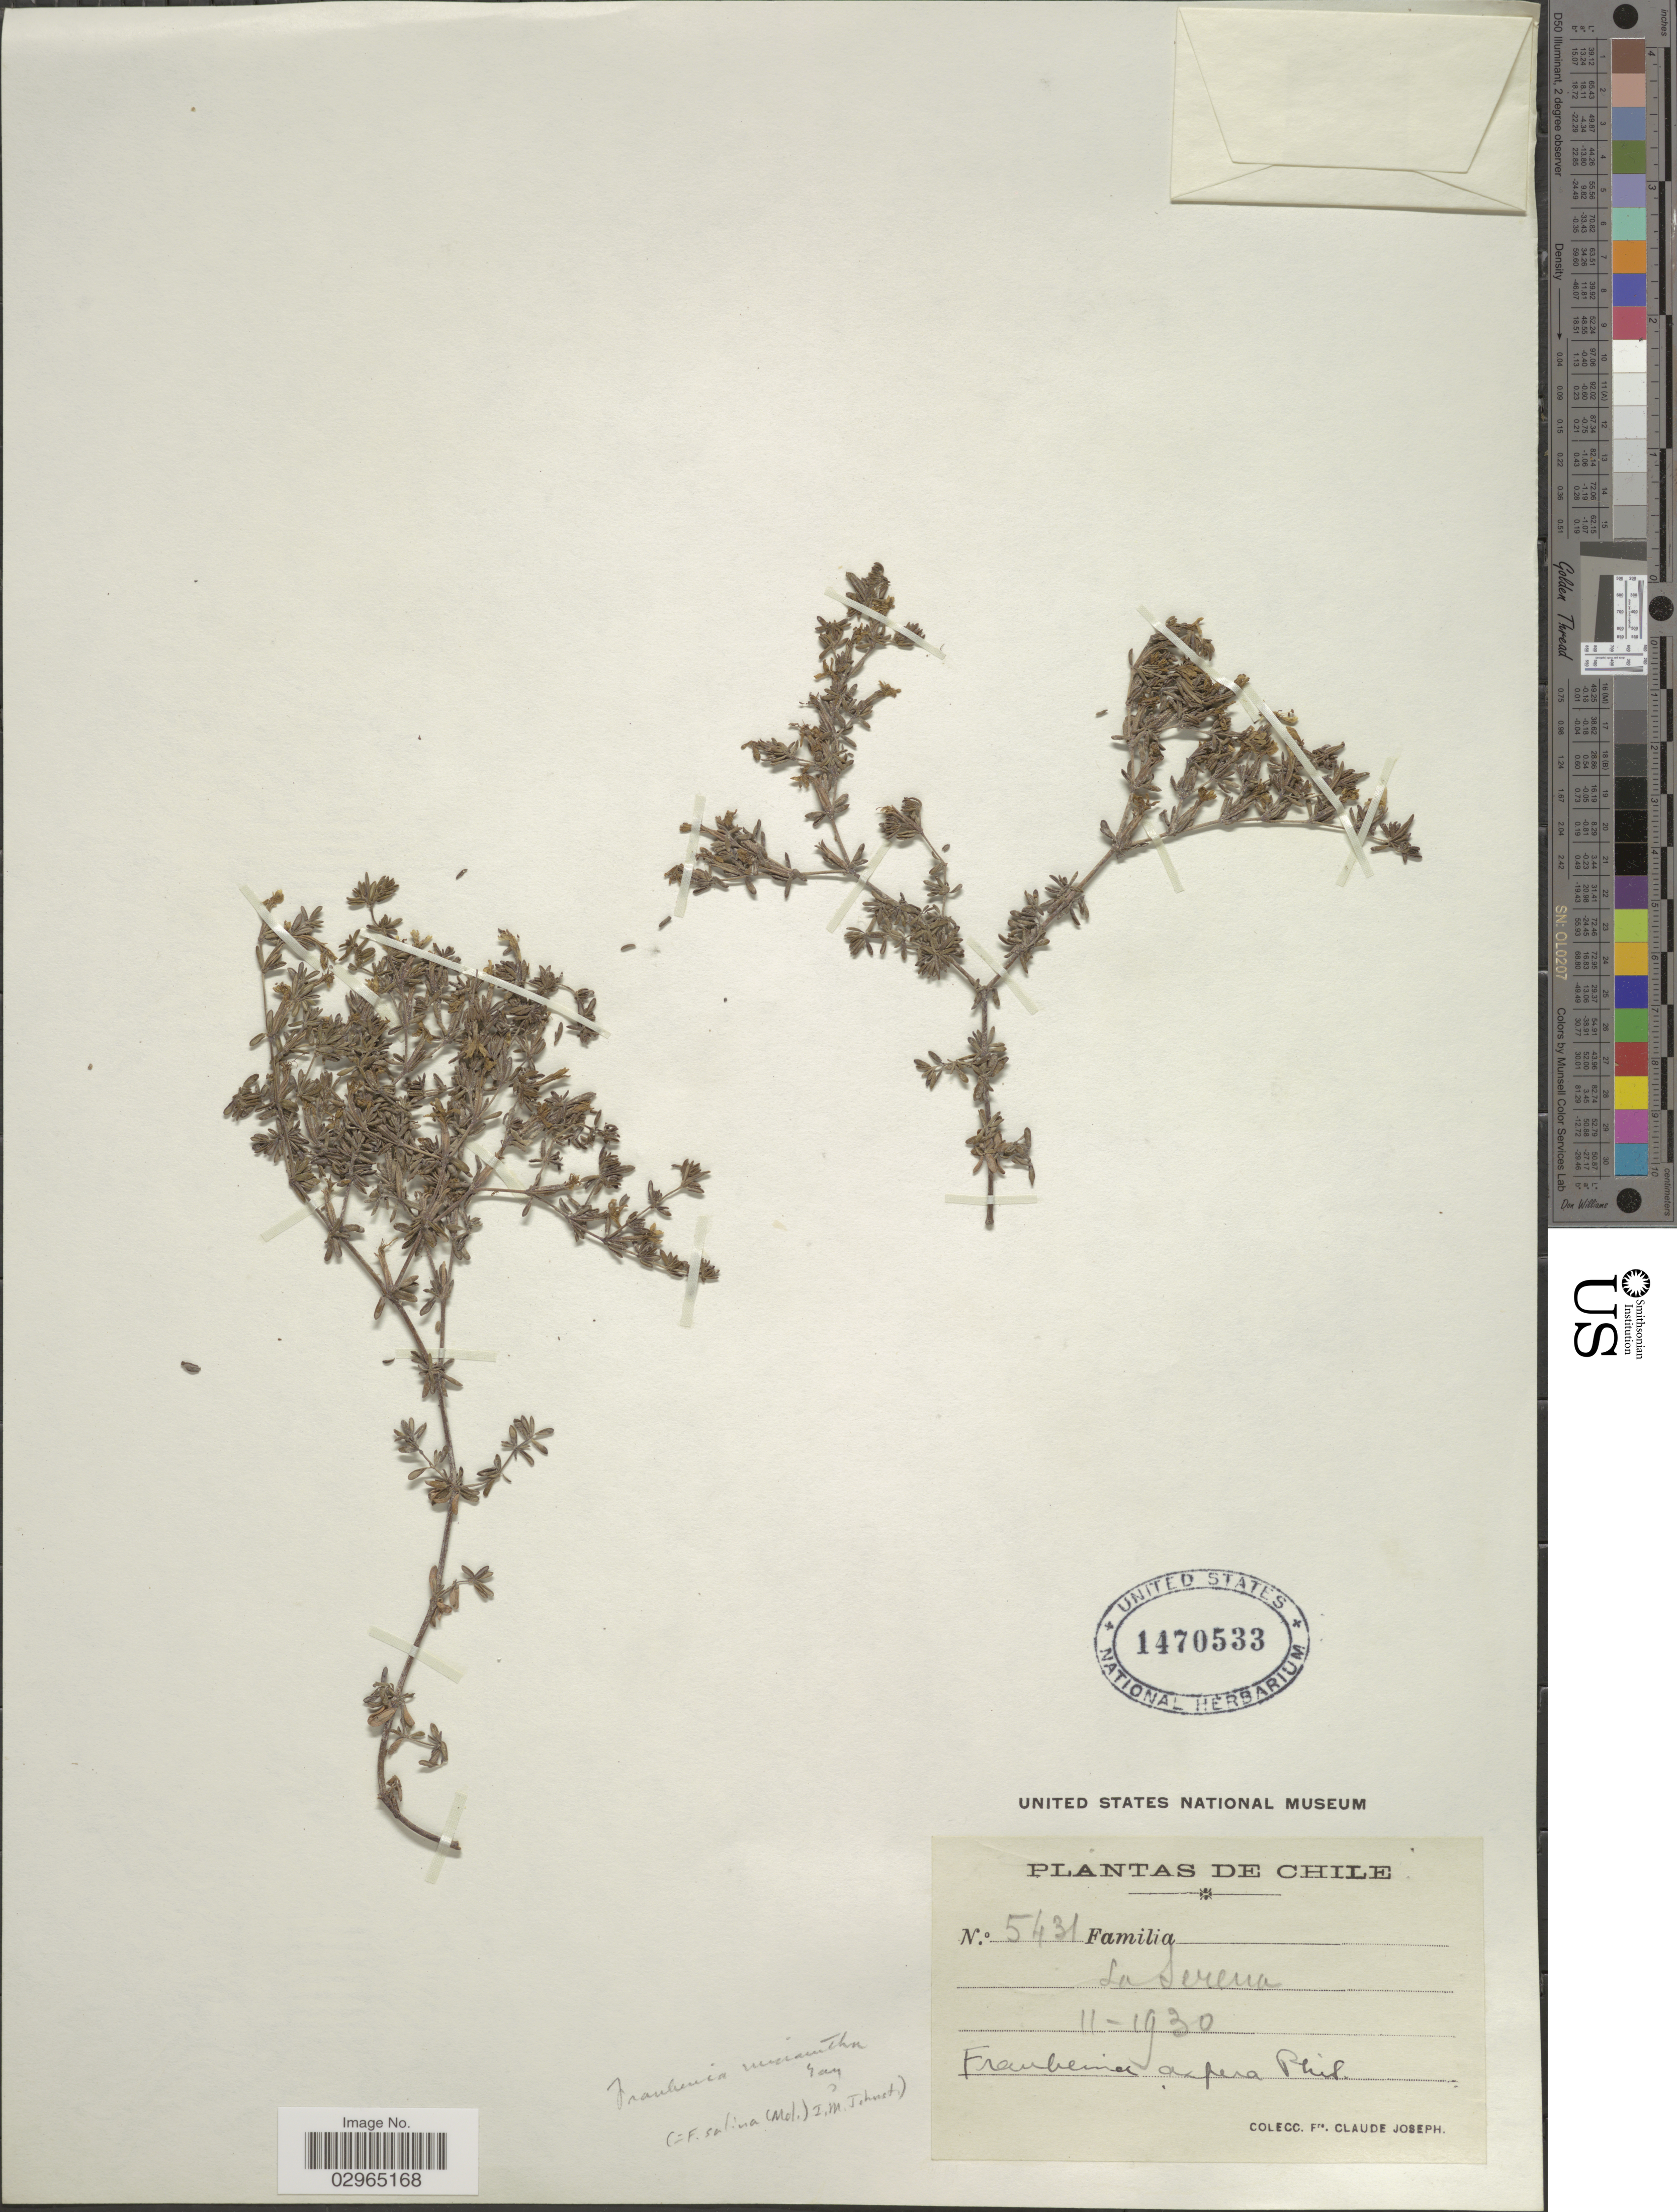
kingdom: Plantae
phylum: Tracheophyta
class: Magnoliopsida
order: Caryophyllales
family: Frankeniaceae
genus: Frankenia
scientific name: Frankenia chilensis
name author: C. Presl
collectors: Frere Claude Joseph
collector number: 5431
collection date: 1930-11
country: Chile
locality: La Serena.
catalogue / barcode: US 1470533